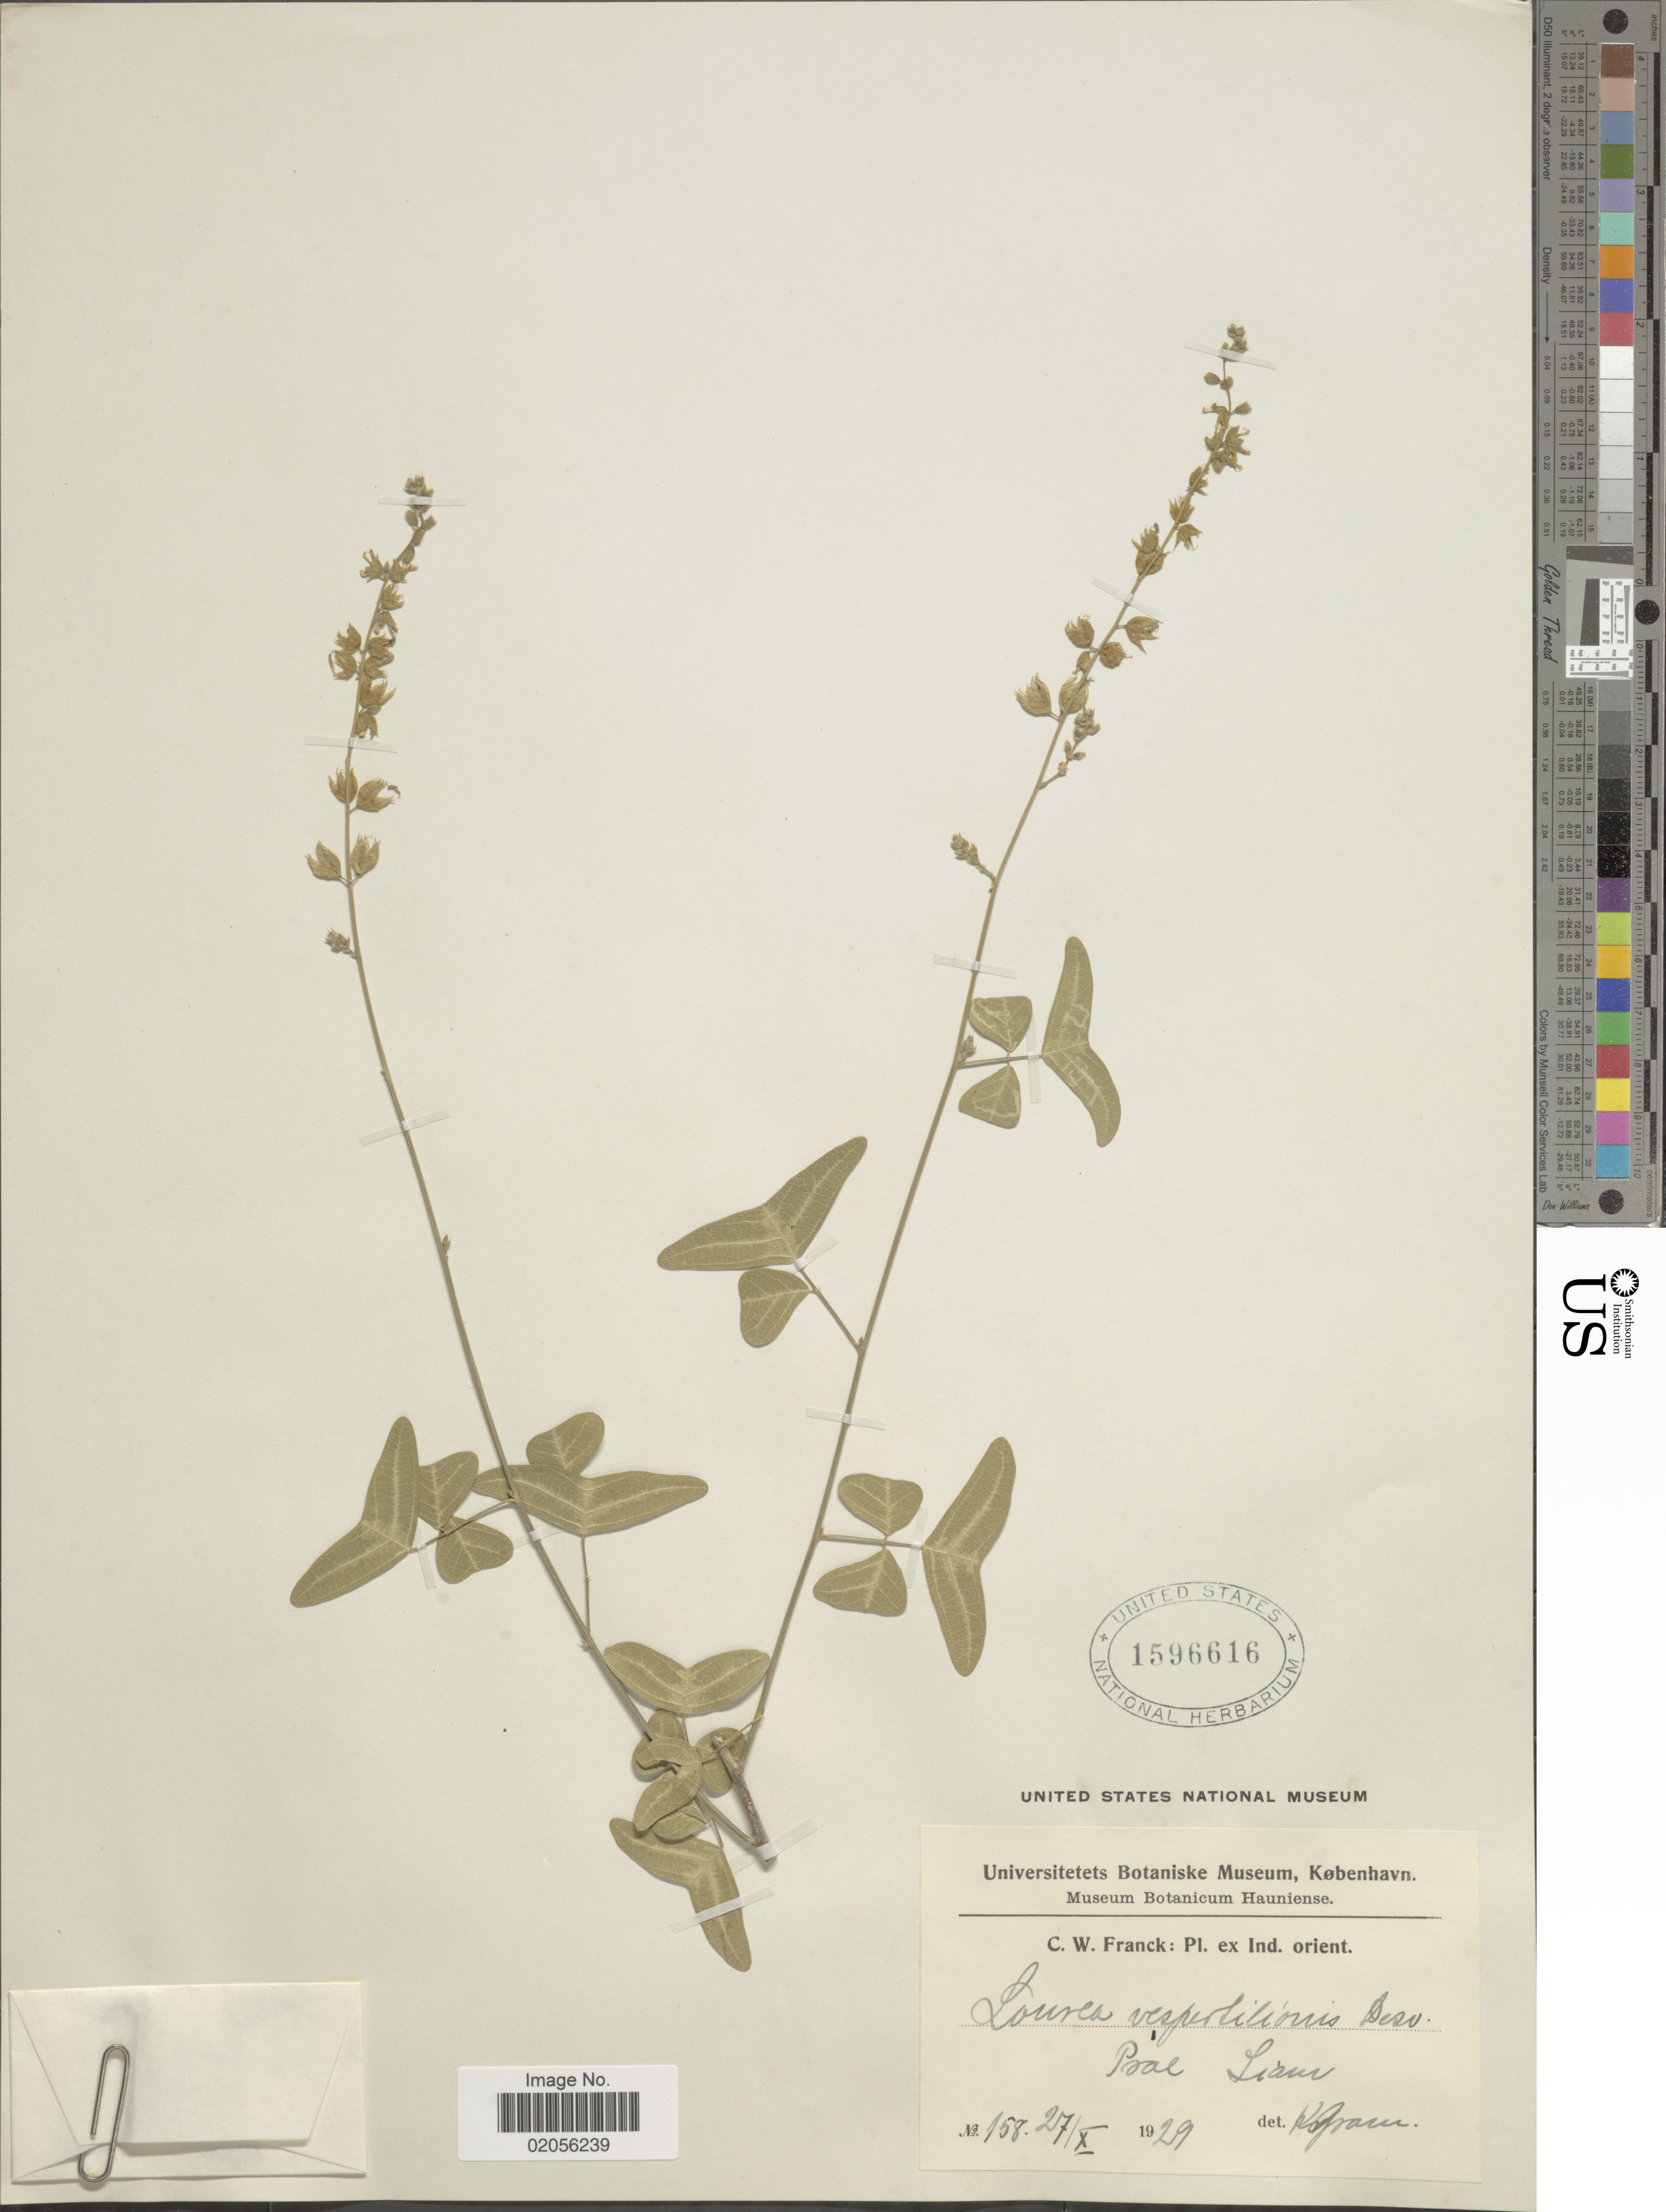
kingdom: Plantae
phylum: Tracheophyta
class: Magnoliopsida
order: Fabales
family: Fabaceae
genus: Lourea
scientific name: Lourea vespertilionis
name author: (L. f.) Desv.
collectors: C. Franck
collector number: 158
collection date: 1929-10-27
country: Pakistan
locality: Ind. orient. Psae Liaur [interpreted]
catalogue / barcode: US 1596616